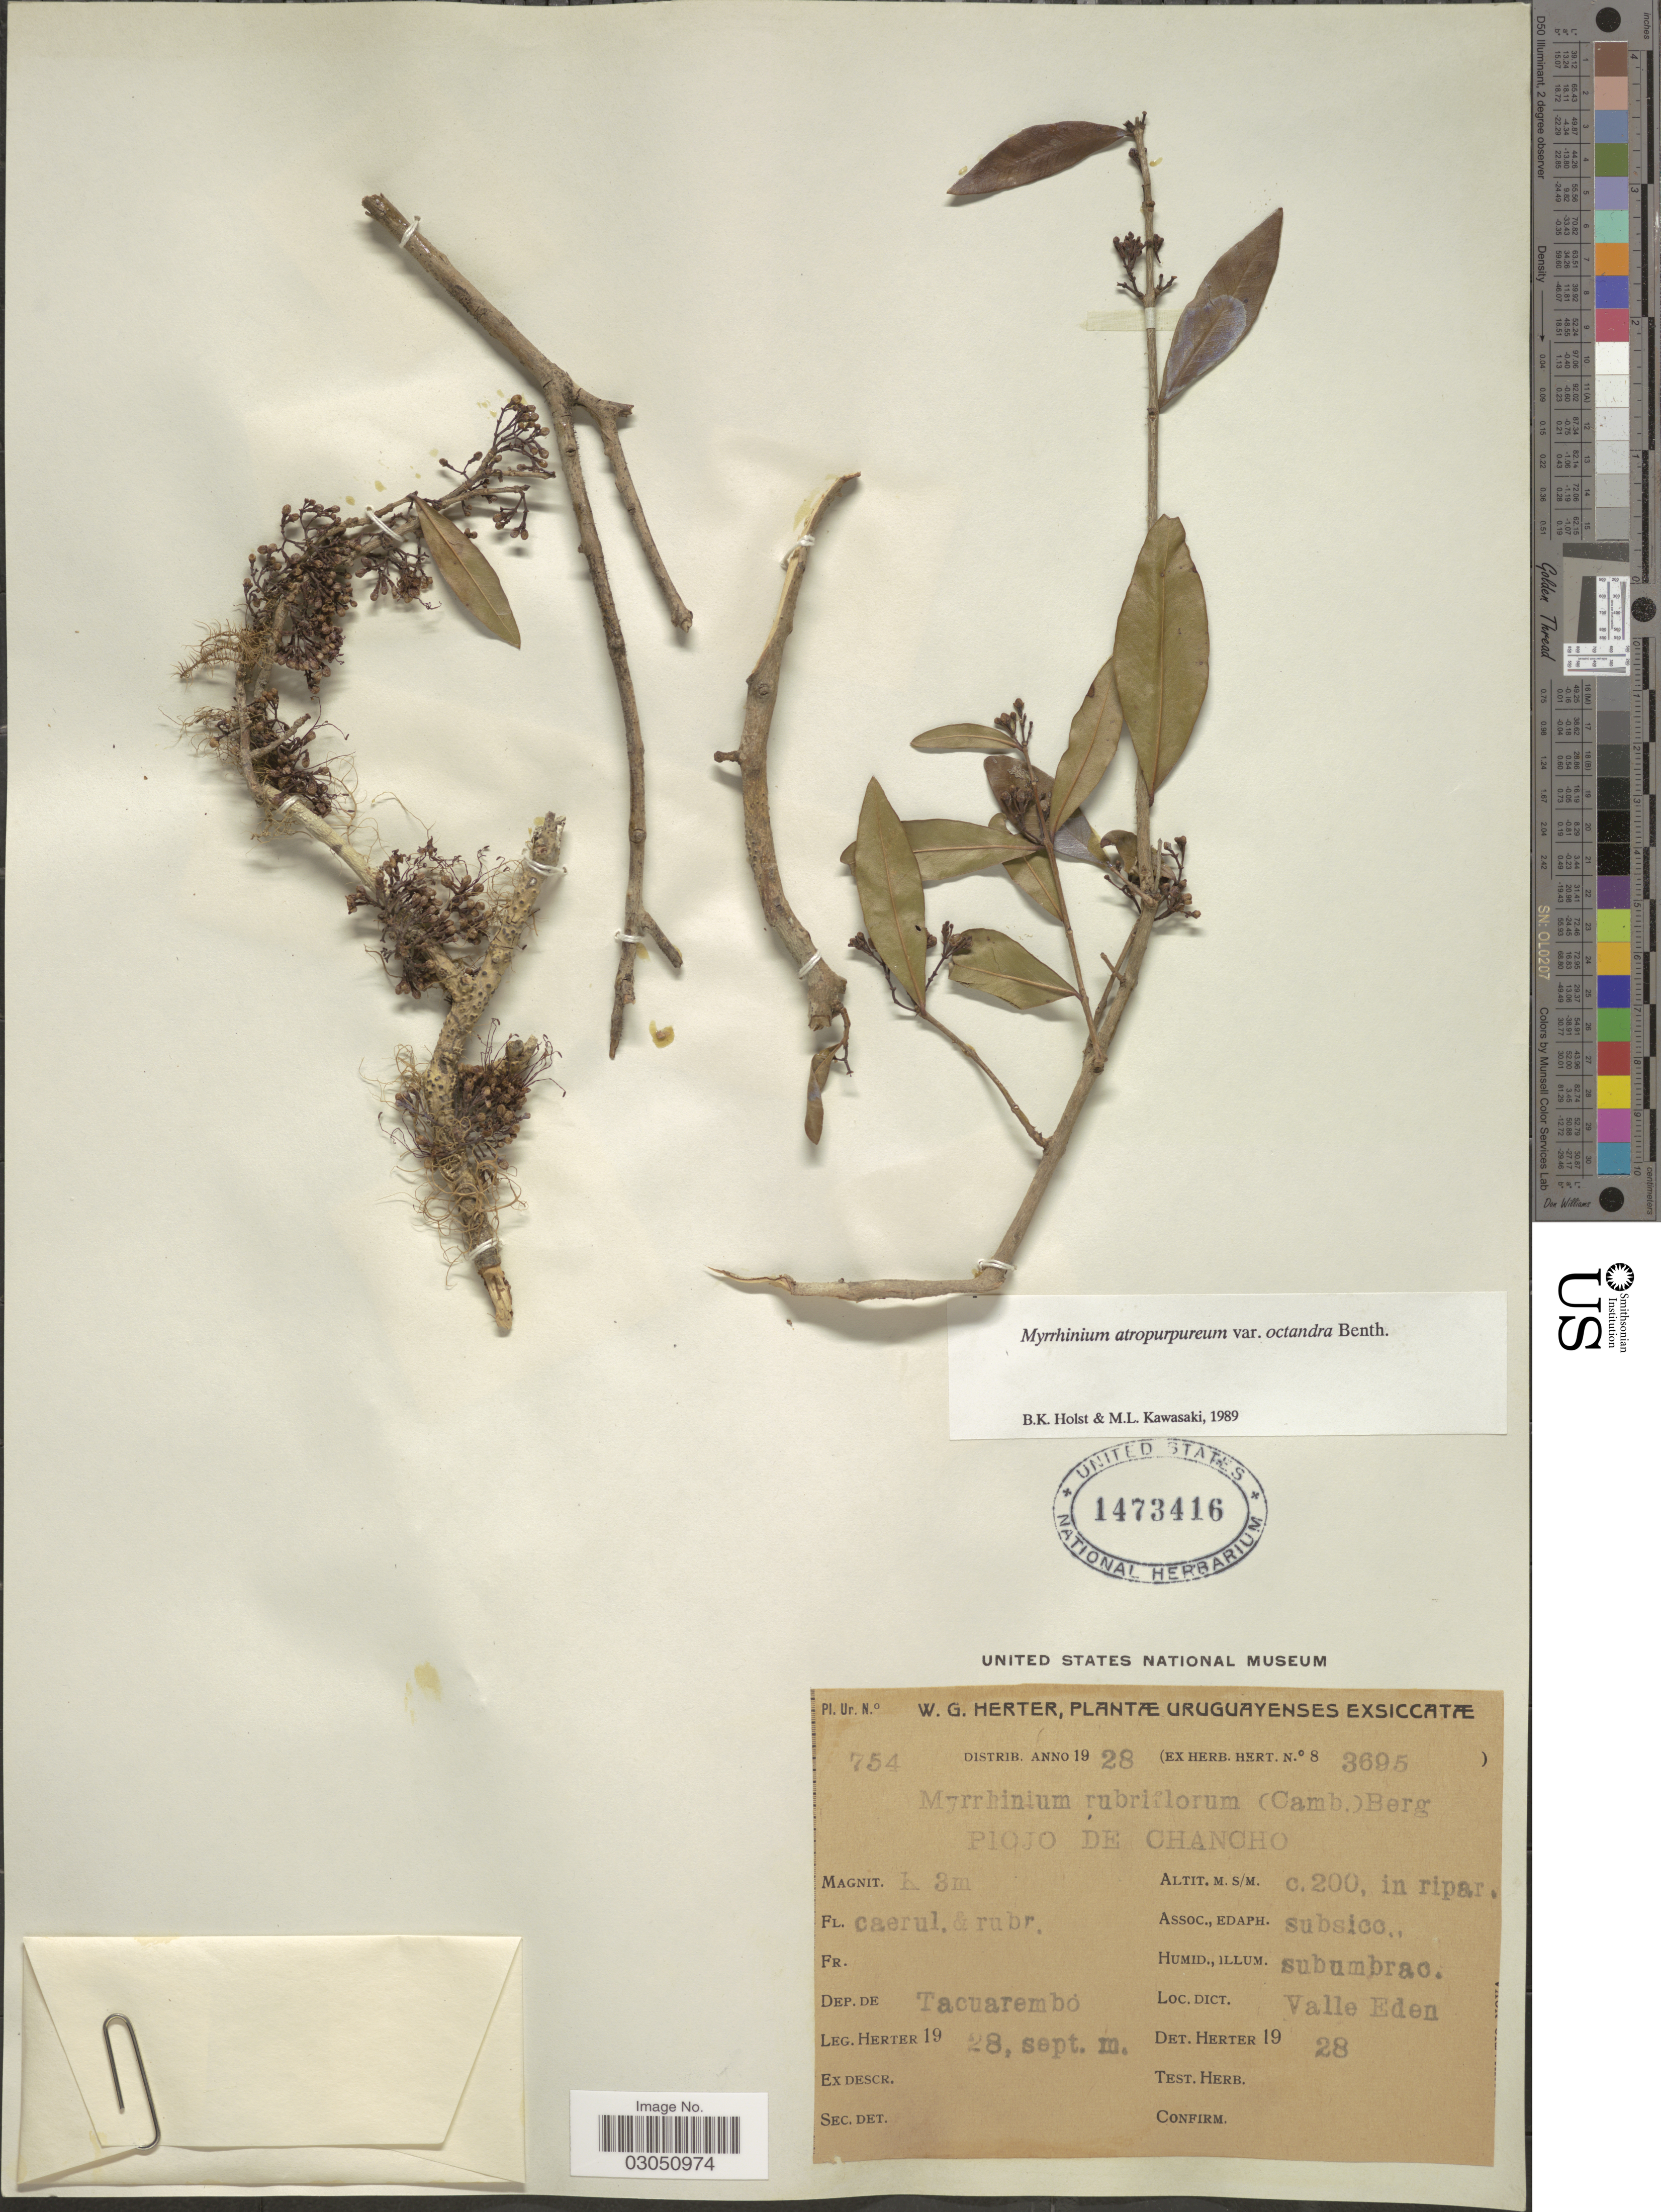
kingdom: Plantae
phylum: Tracheophyta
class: Magnoliopsida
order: Myrtales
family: Myrtaceae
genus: Myrrhinium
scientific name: Myrrhinium atropurpureum var. octandrum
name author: Benth.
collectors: W. G. Herter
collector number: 754/3695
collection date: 1928-09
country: Uruguay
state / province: Tacuarembó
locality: Dep. de Tacuarembó. Dict. Valle Eden.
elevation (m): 200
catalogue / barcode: US 1473416